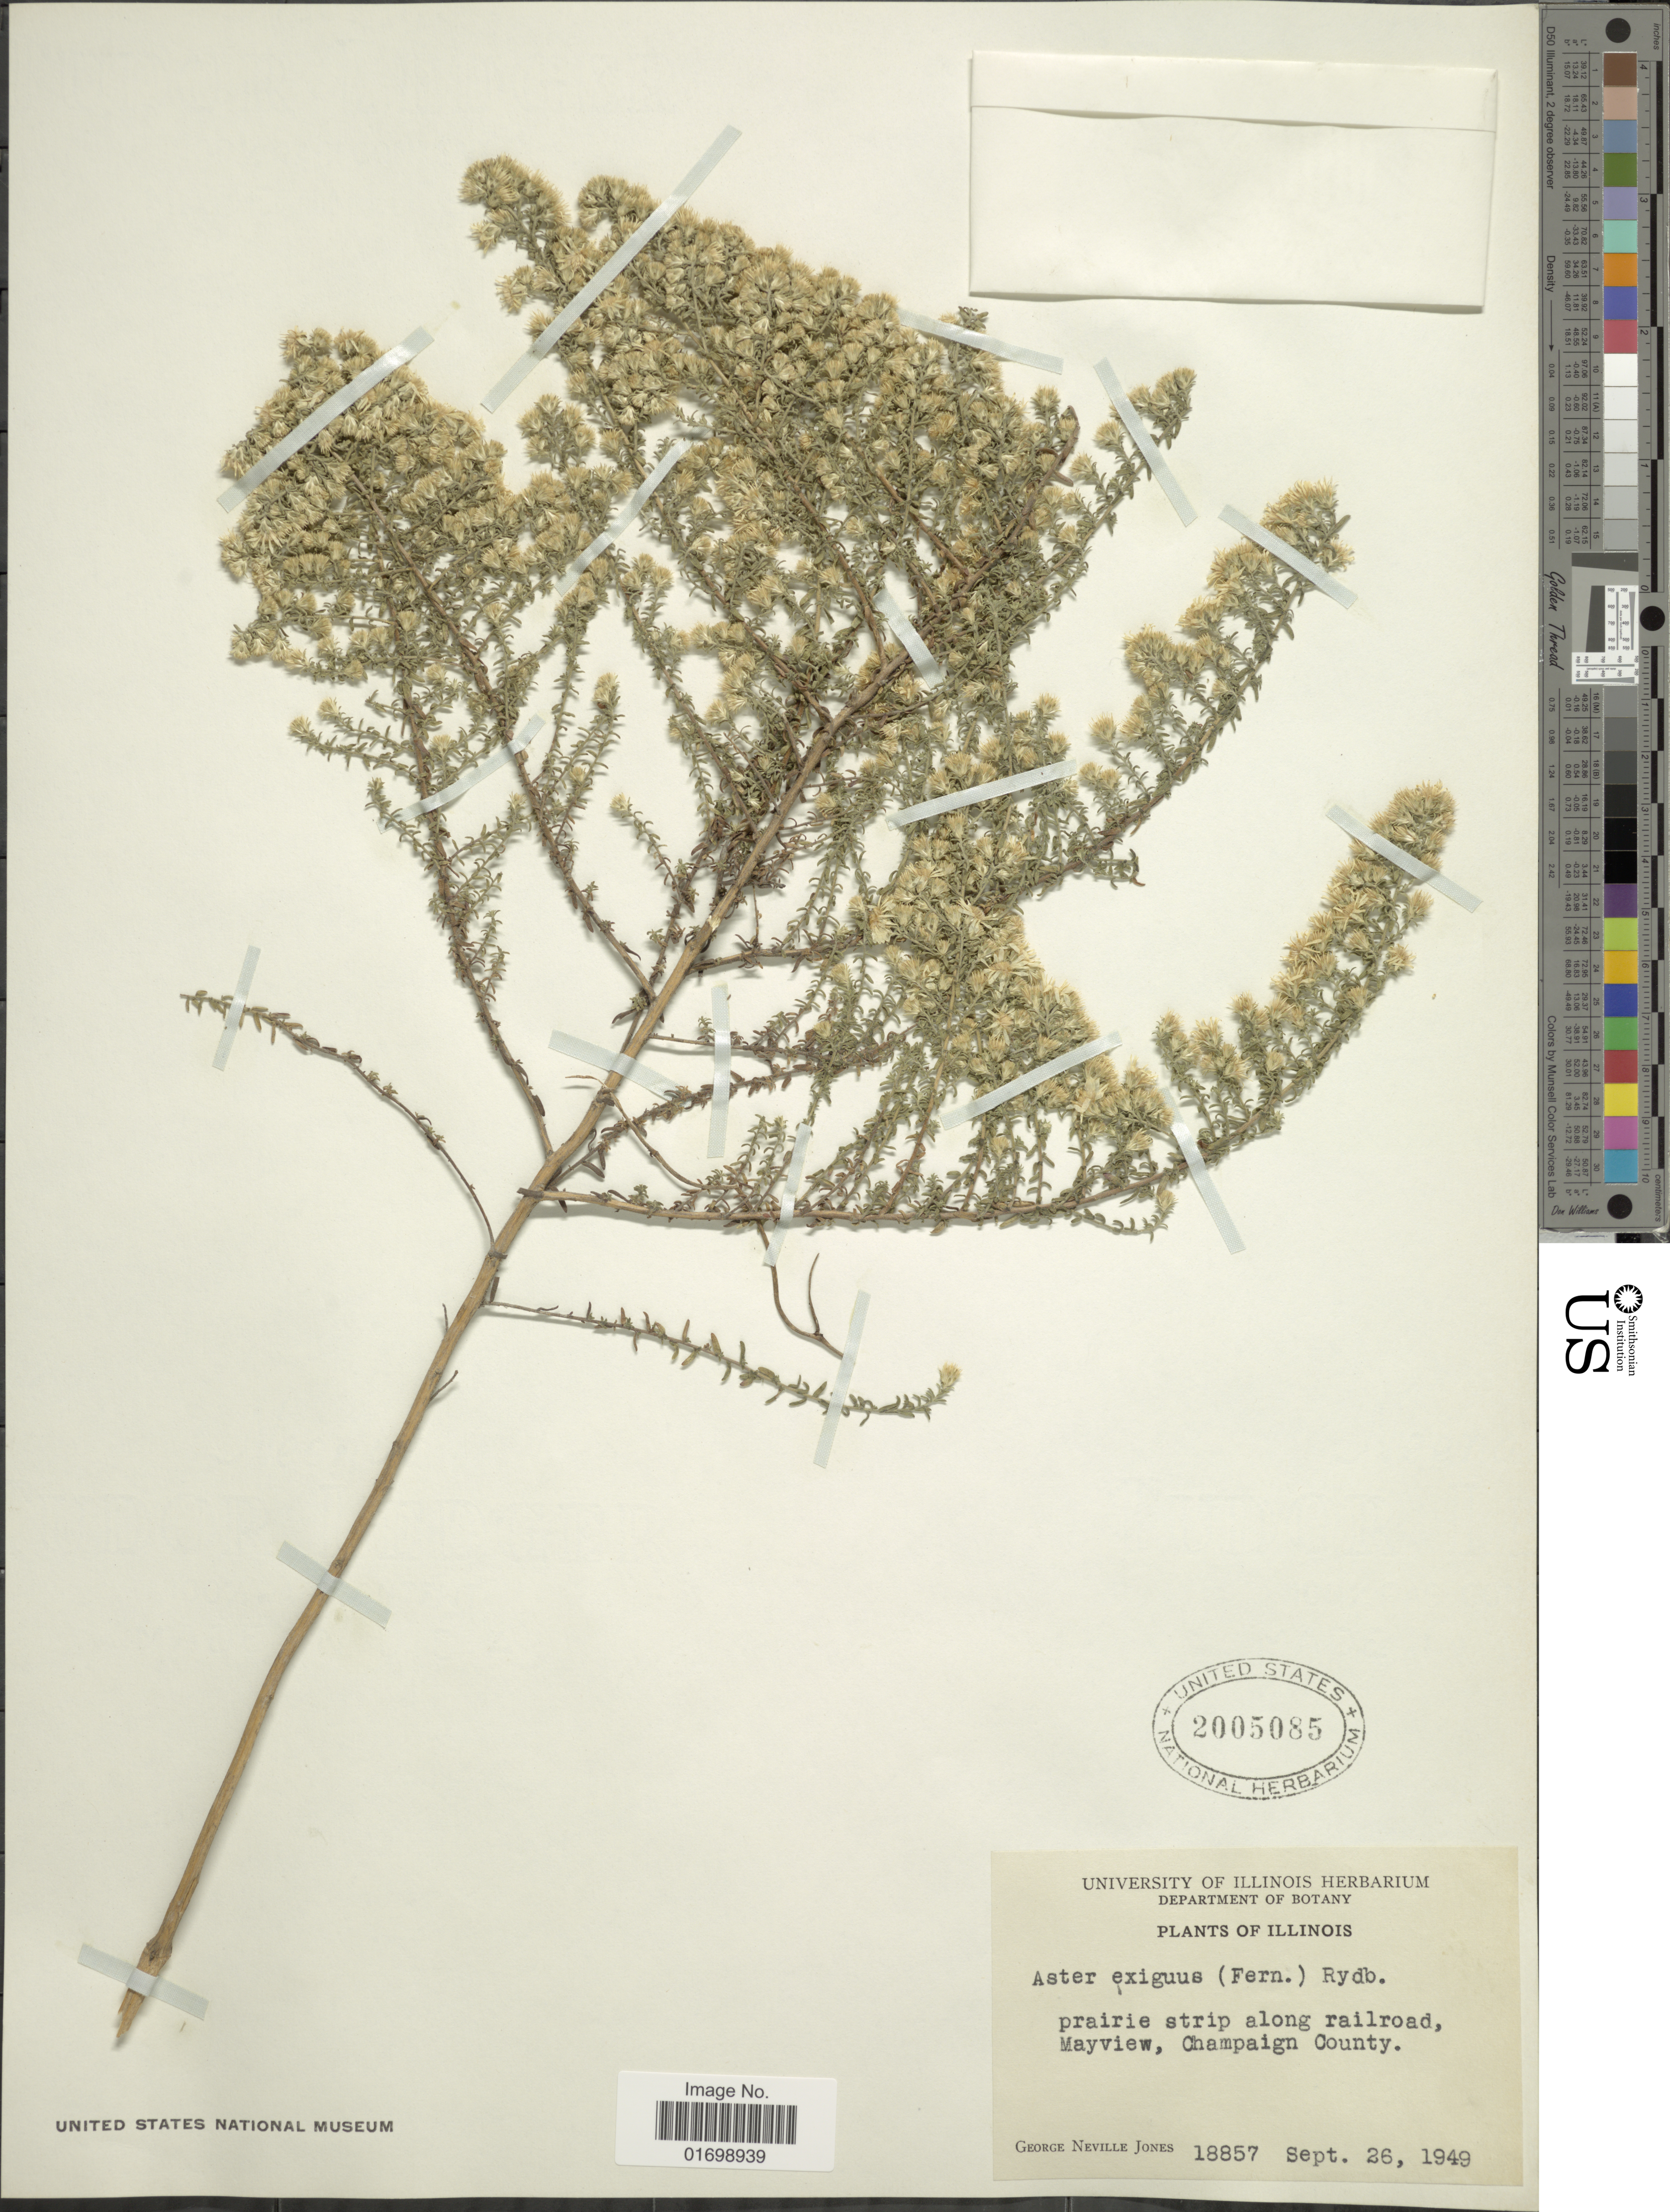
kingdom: Plantae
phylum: Tracheophyta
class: Magnoliopsida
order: Asterales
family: Asteraceae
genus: Symphyotrichum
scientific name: Symphyotrichum ericoides var. prostratum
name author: (Kuntze) G.L. Nesom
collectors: G. N. Jones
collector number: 18857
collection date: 1949-09-26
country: United States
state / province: Illinois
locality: Prairie strip along railroad, Mayview, Champaign County.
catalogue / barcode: US 2005085